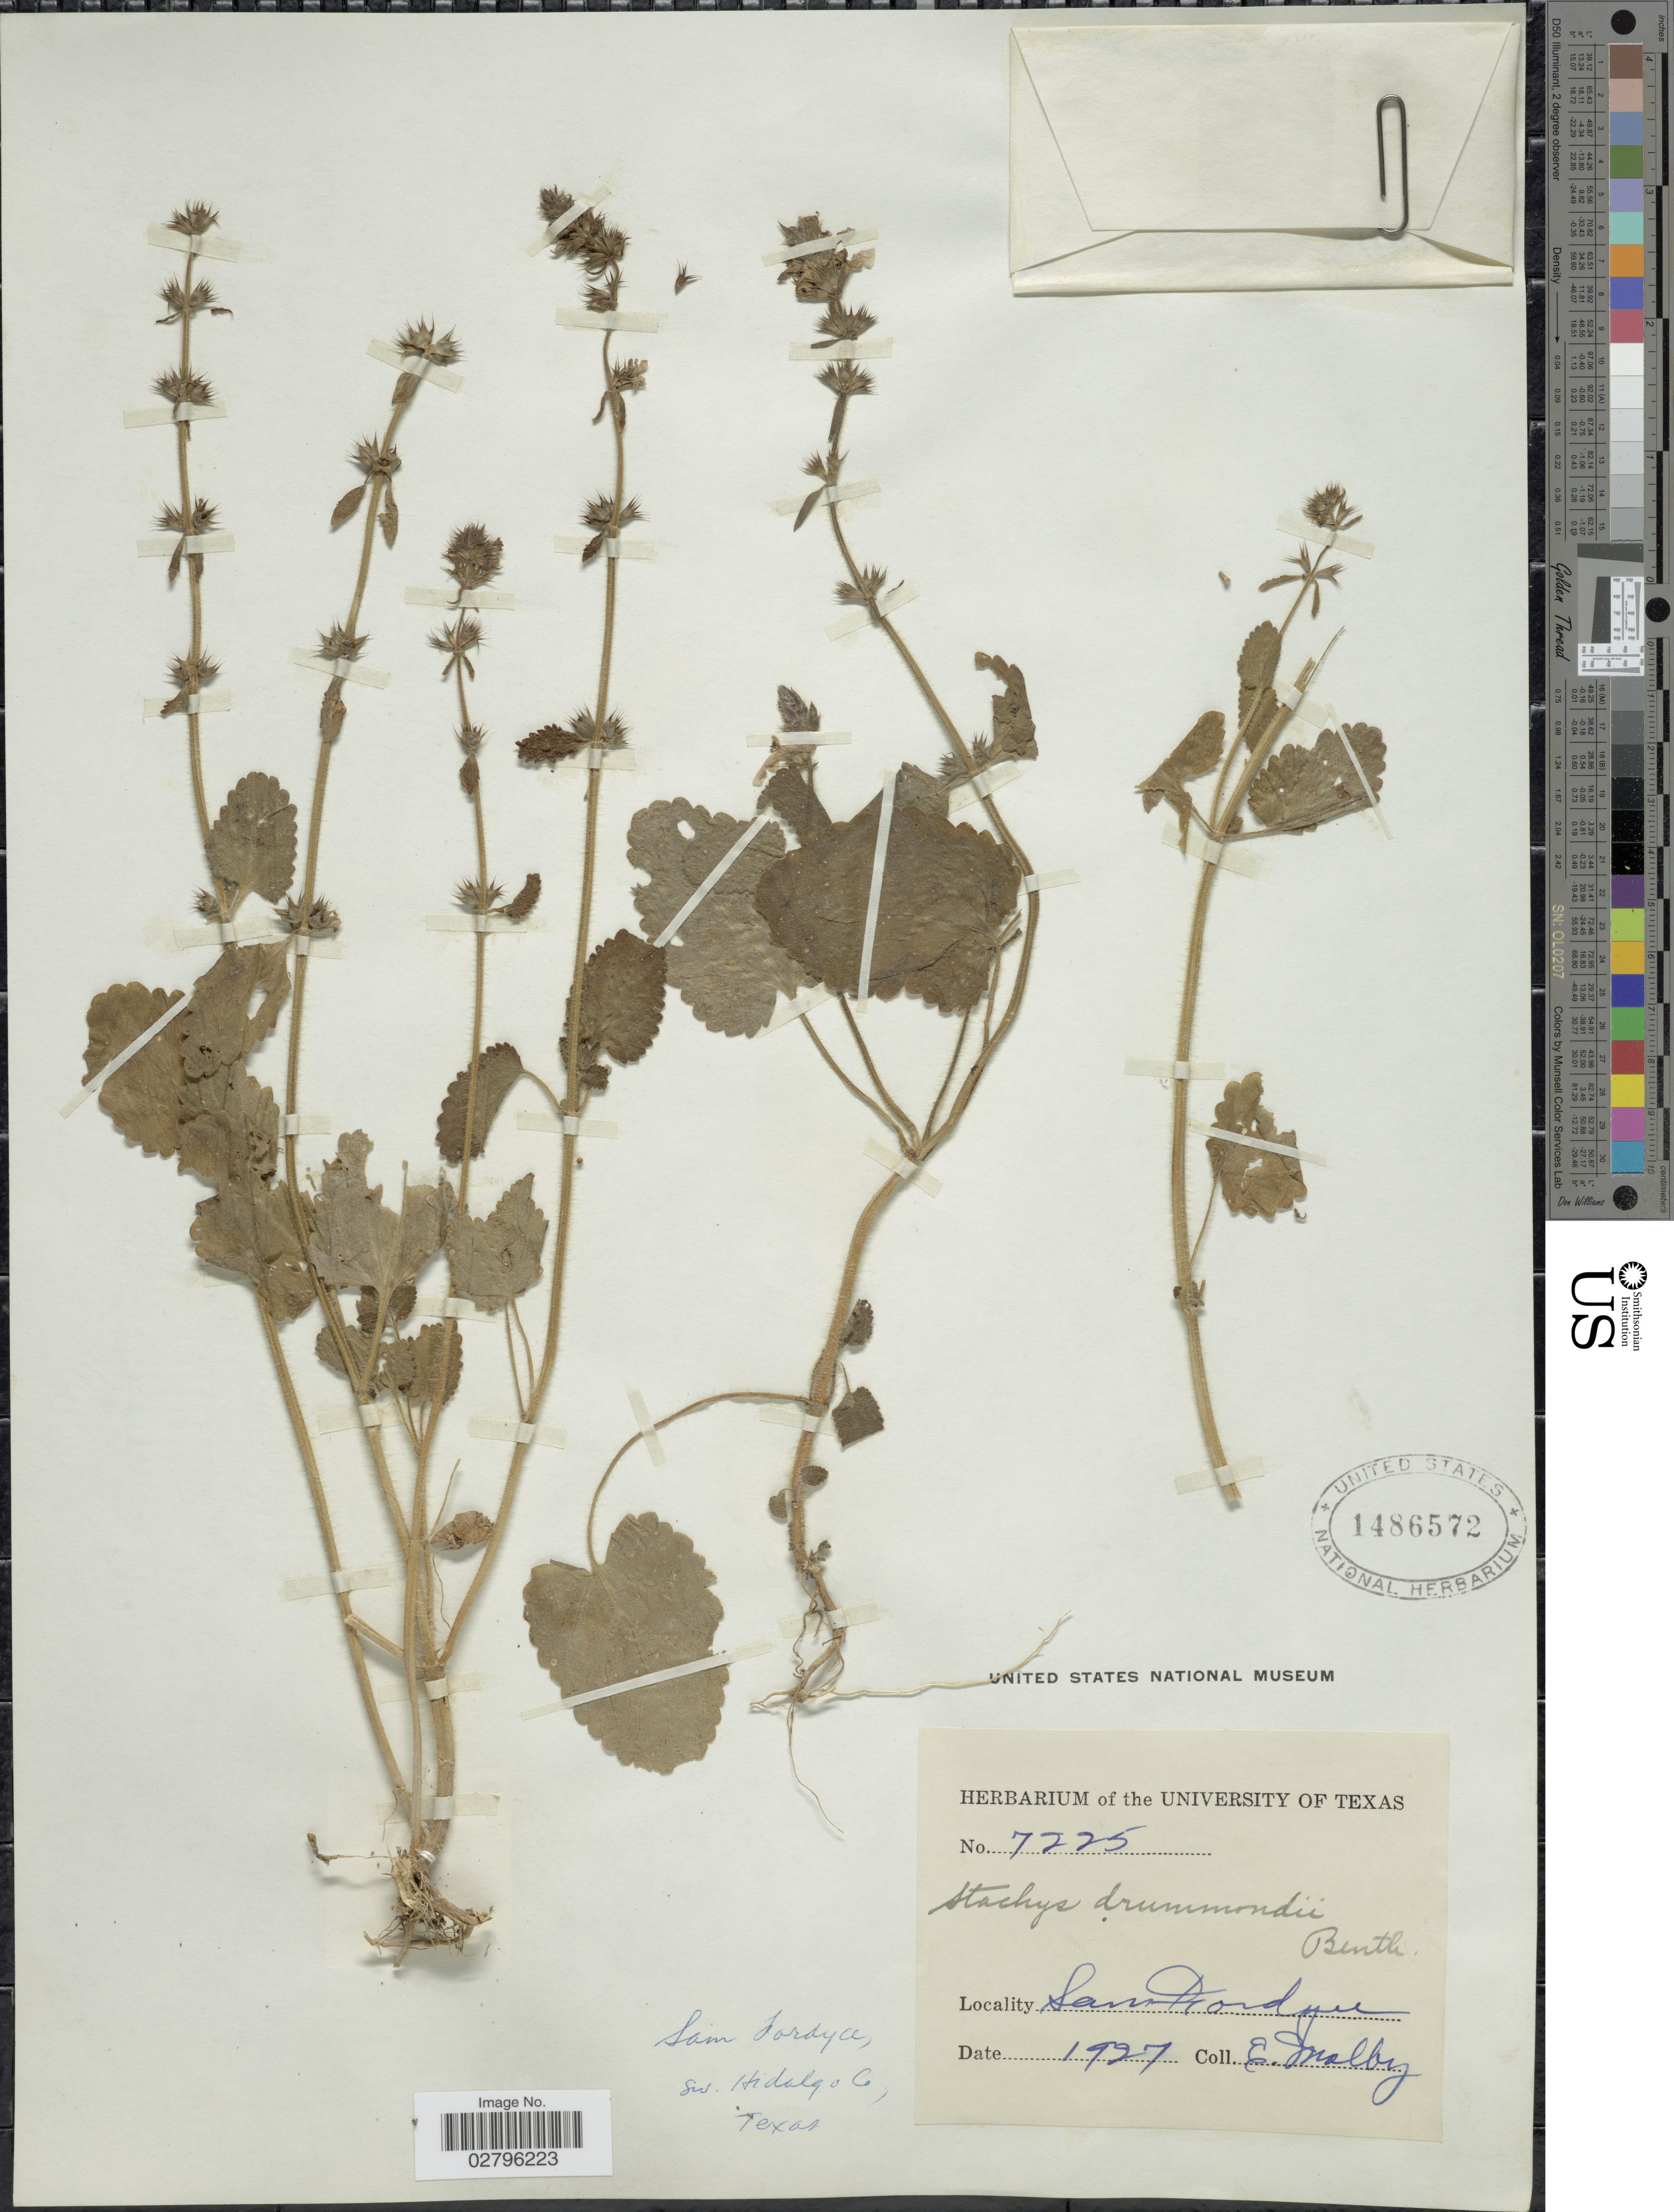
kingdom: Plantae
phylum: Tracheophyta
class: Magnoliopsida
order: Lamiales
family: Lamiaceae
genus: Stachys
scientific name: Stachys drummondii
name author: Benth.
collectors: E. Molby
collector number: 7225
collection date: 1927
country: United States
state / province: Texas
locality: San Fordyce, SW. Hidalgo Co., Texas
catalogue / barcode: US 1486572